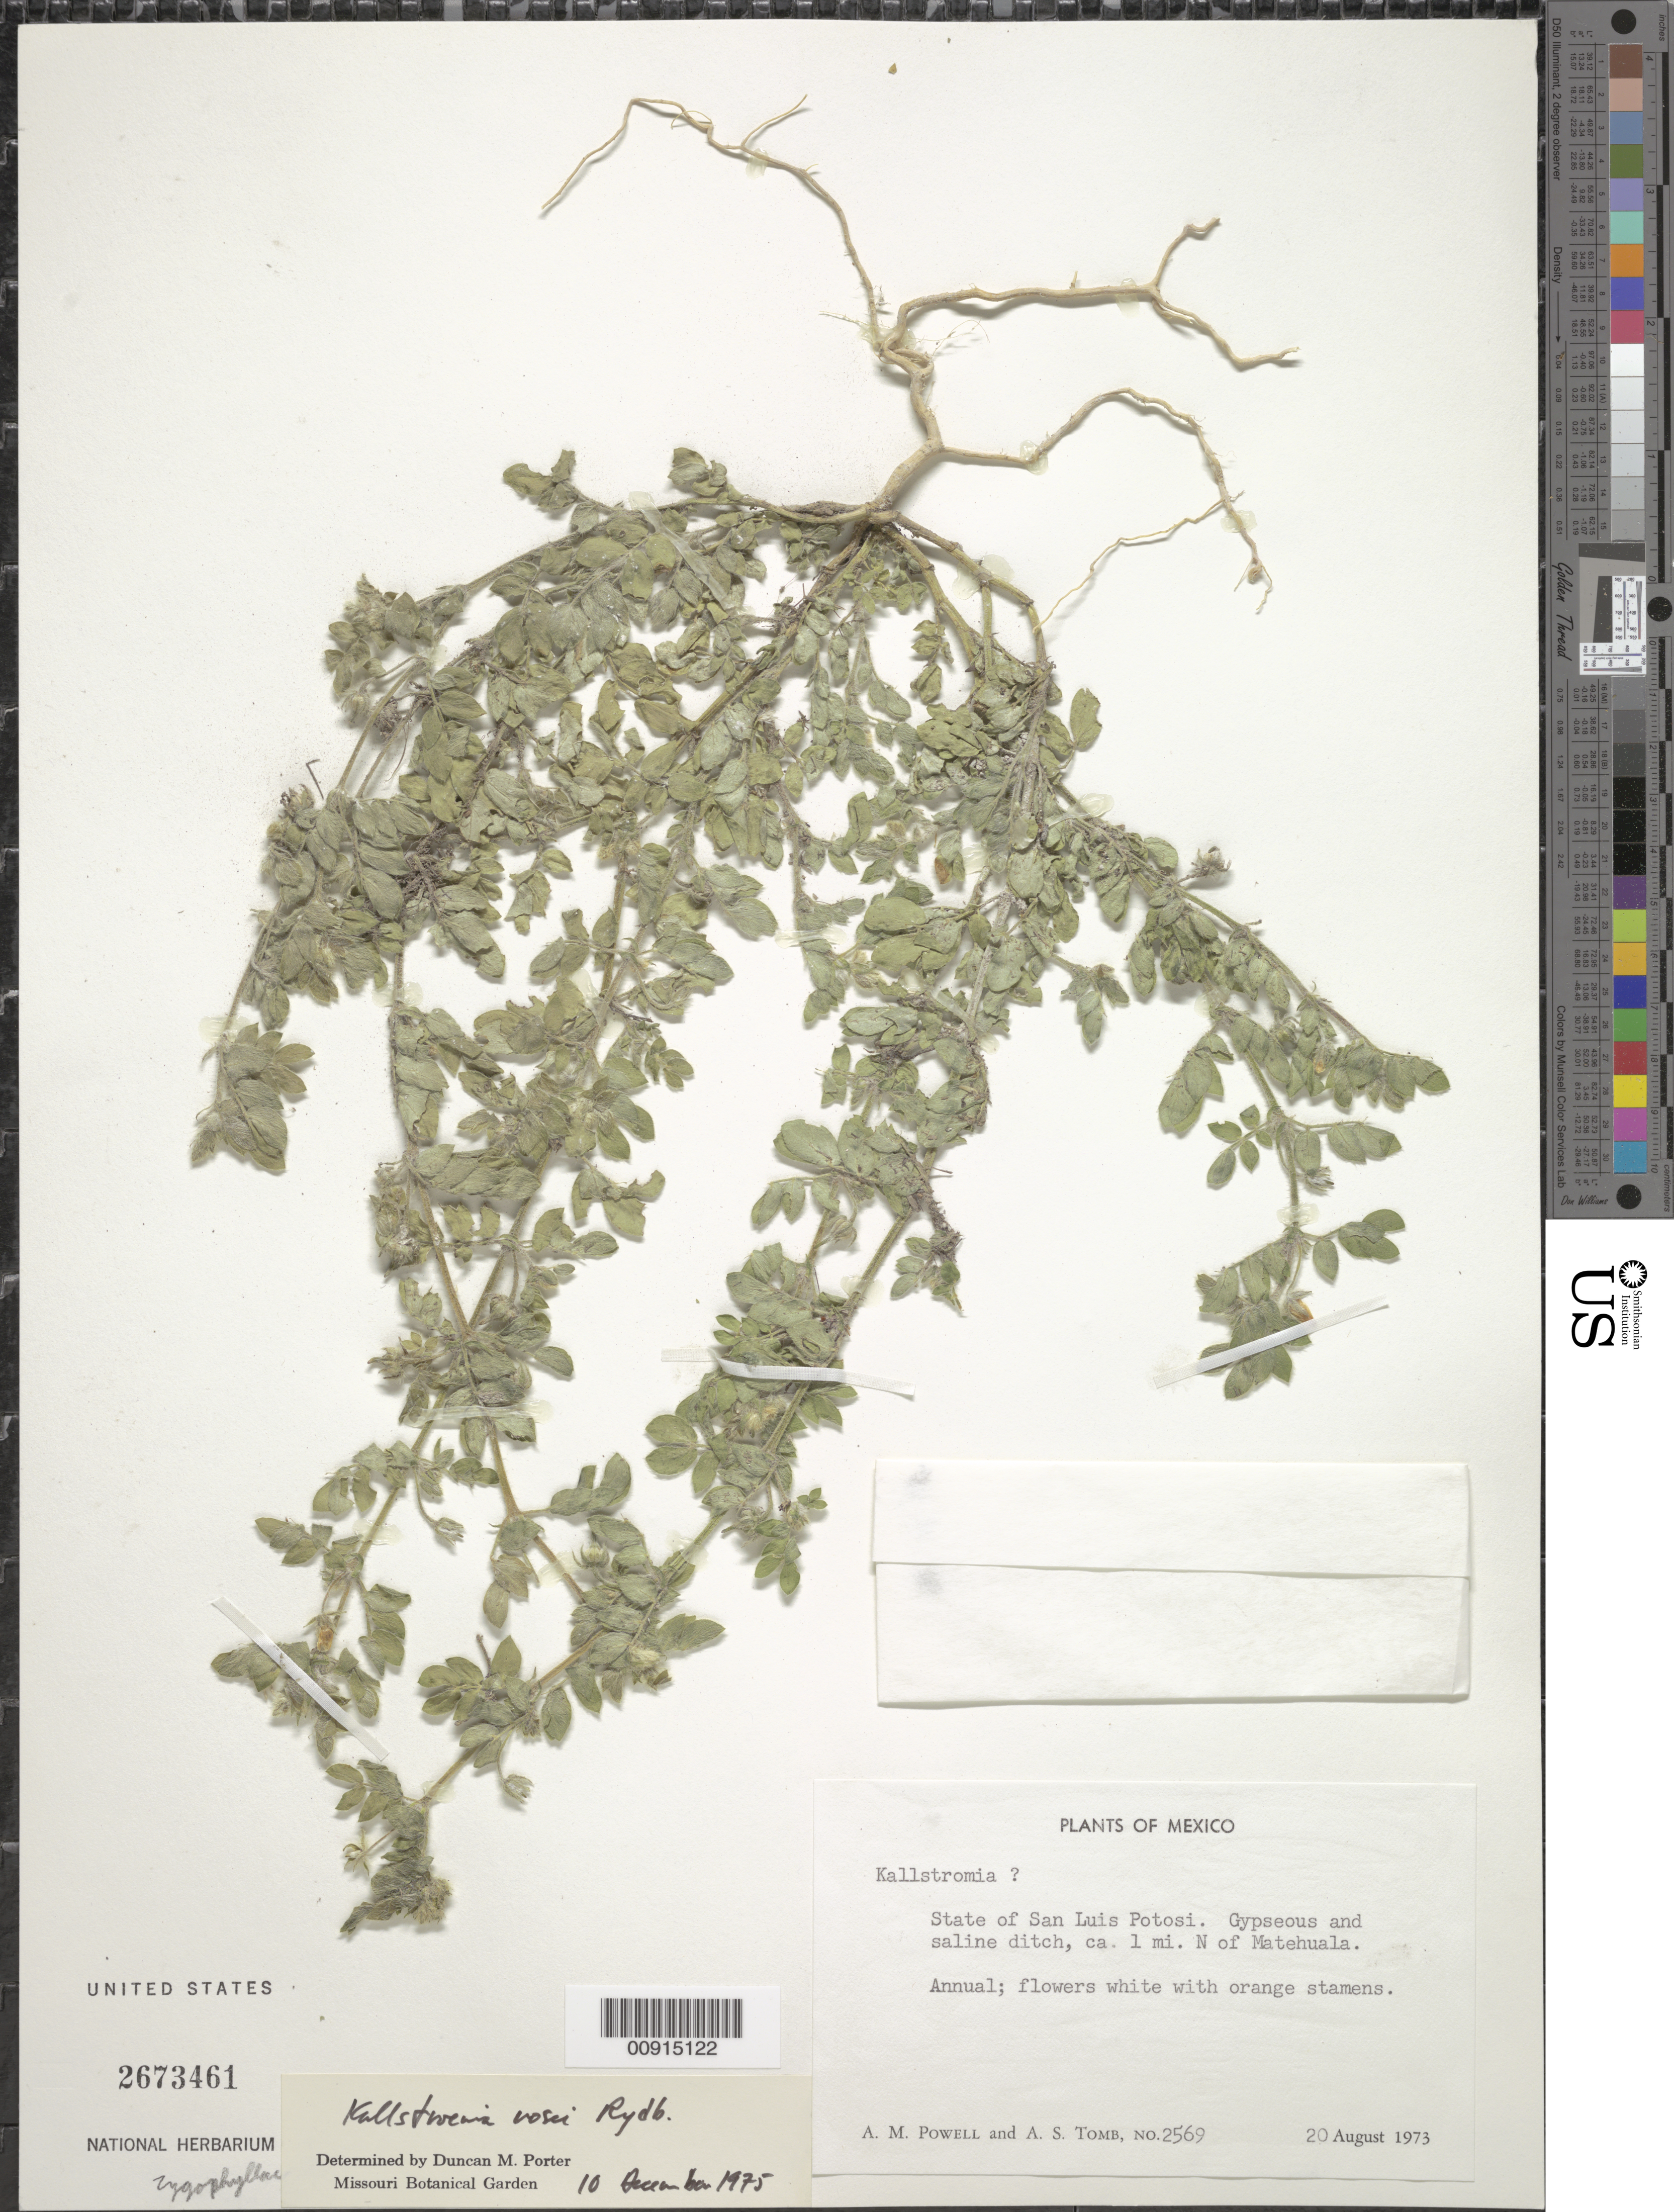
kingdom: Plantae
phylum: Tracheophyta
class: Magnoliopsida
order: Zygophyllales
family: Zygophyllaceae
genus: Kallstroemia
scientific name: Kallstroemia rosei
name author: Rydb.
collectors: A. M. Powell & A. Tomb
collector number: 2569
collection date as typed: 20 Aug 1973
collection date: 1973-08-20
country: Mexico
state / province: San Luis Potosí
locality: State of San Luis Potosí: ca. 1 mi. N of Matehuala.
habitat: Gypseous and saline ditch.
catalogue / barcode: US 2673461